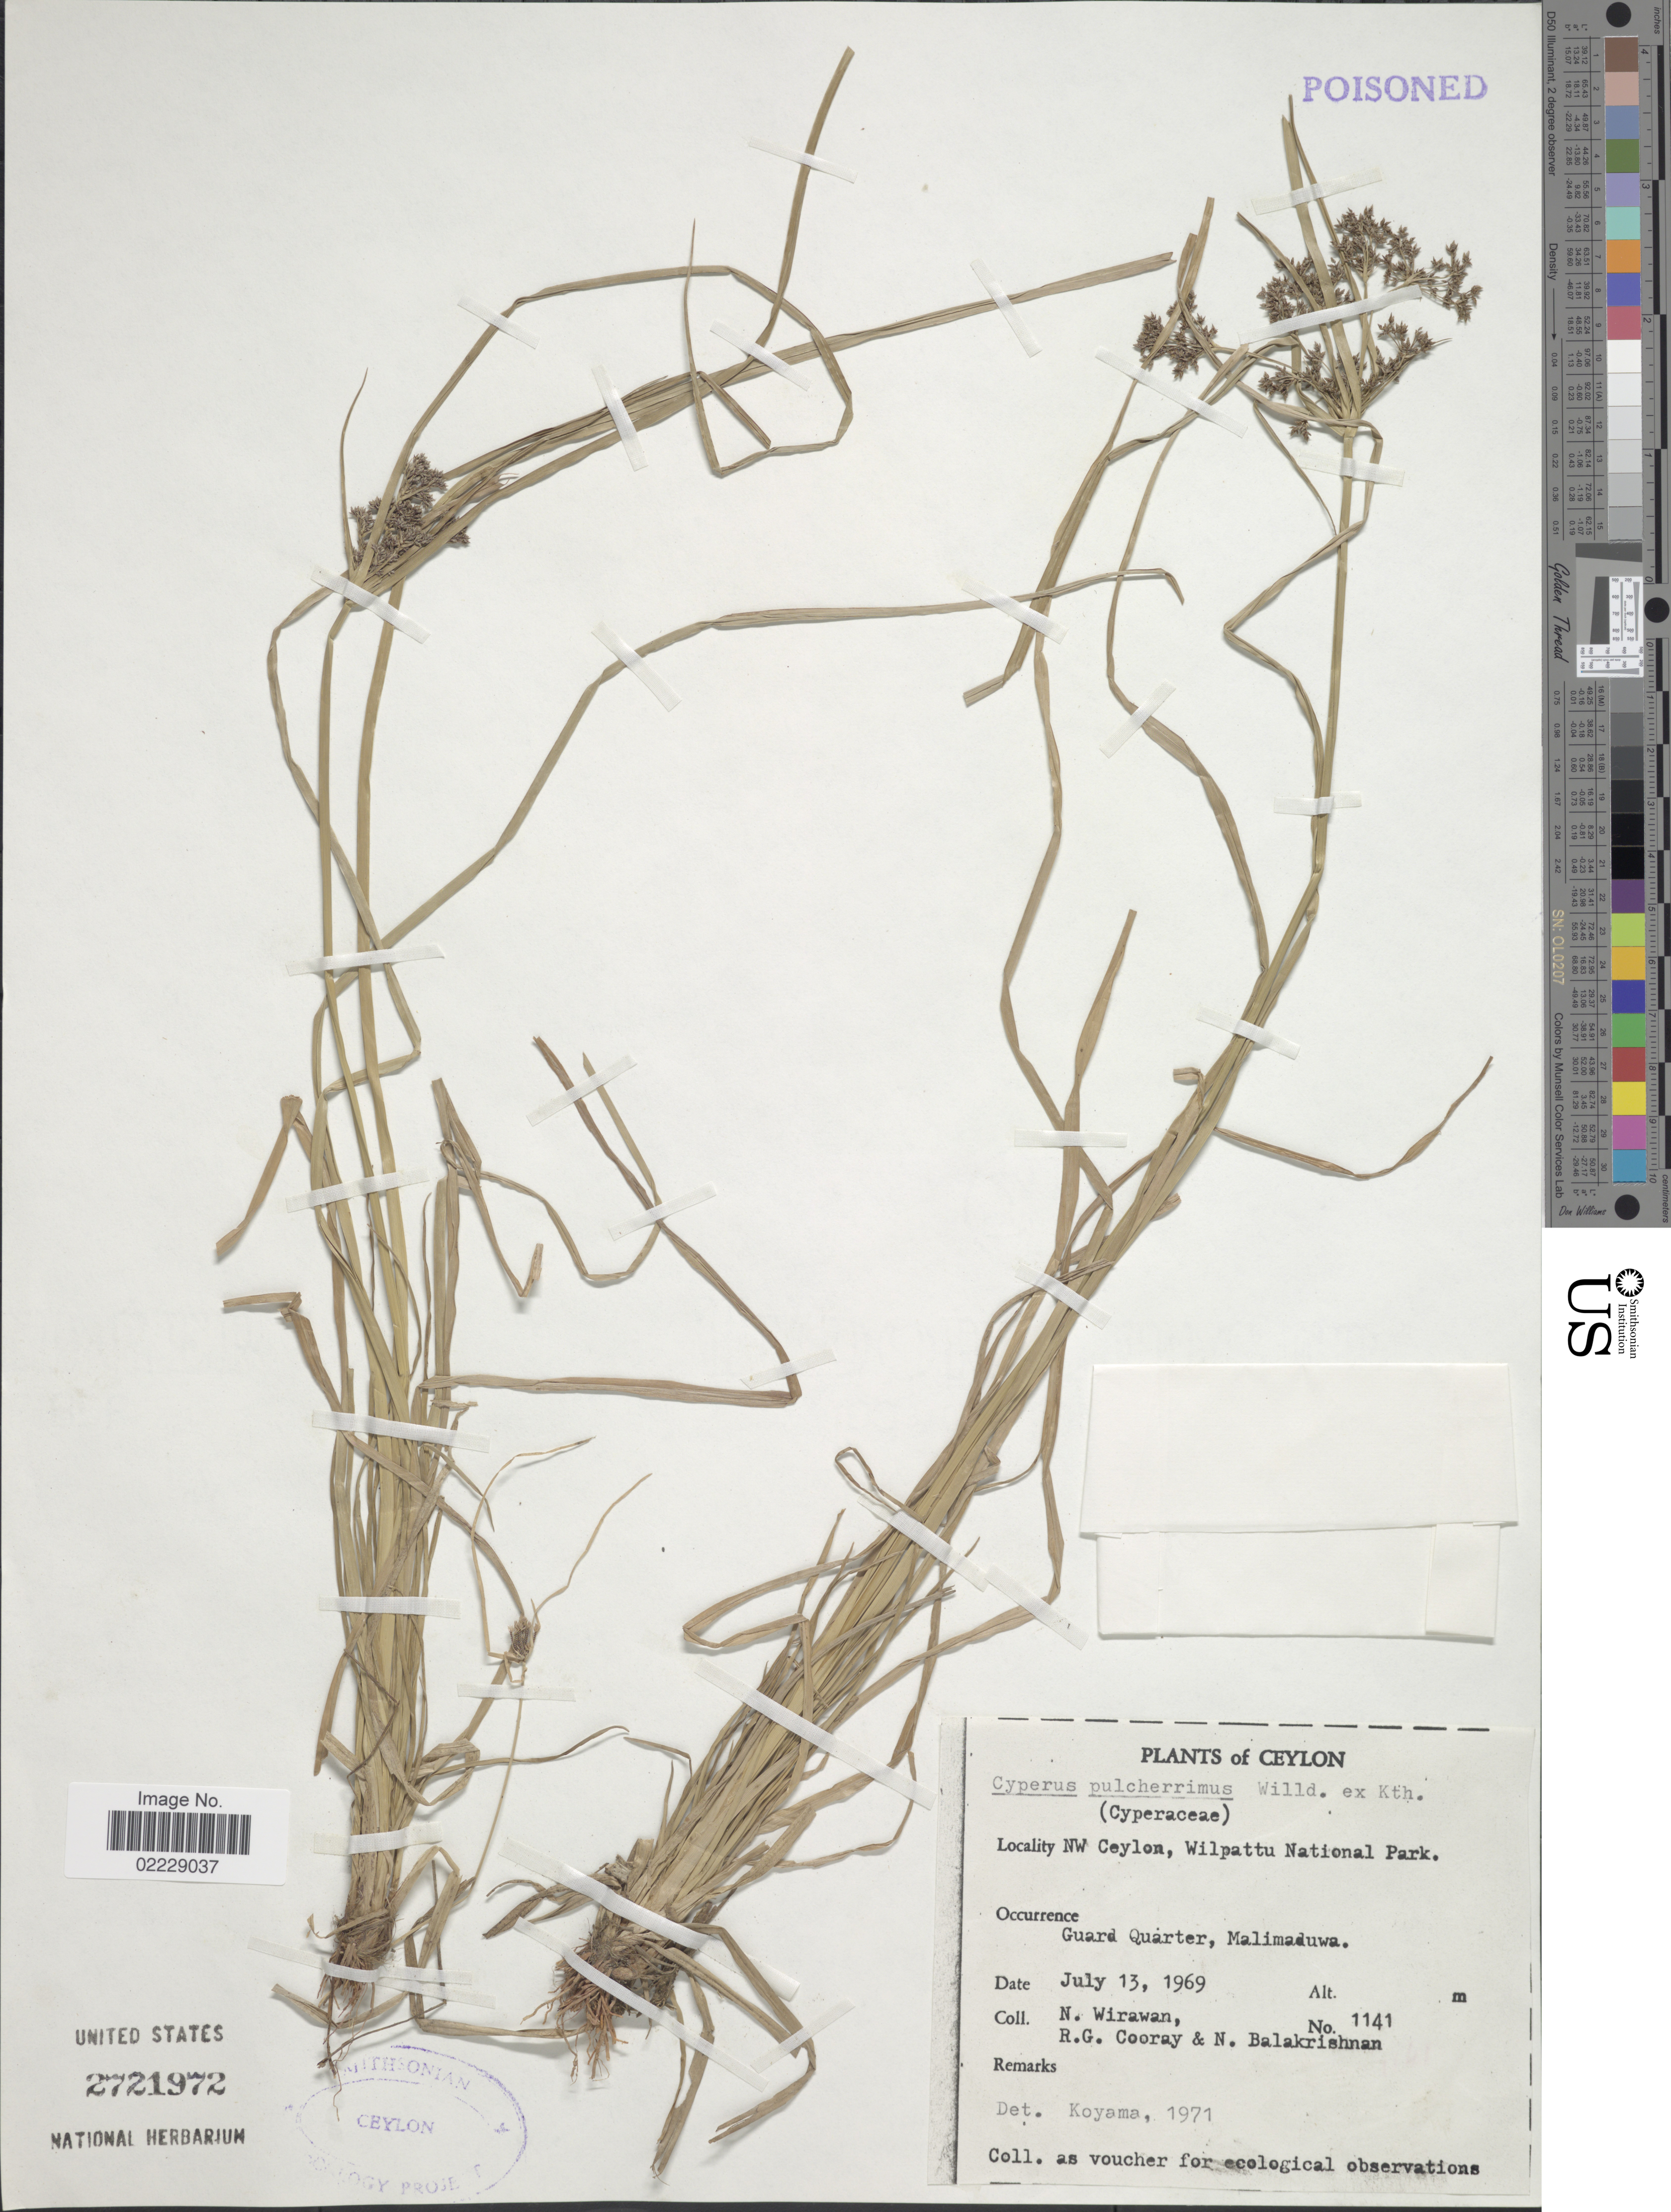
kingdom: Plantae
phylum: Tracheophyta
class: Liliopsida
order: Poales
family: Cyperaceae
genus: Cyperus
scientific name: Cyperus pulcherrimus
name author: Kunth ex Willd.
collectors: N. Wirawan, R. Cooray & N. Balakrishnan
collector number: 1141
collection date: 1969-07-13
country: Sri Lanka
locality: Ceylon. NW Ceylon, Wilpattu National Park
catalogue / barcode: US 2721972